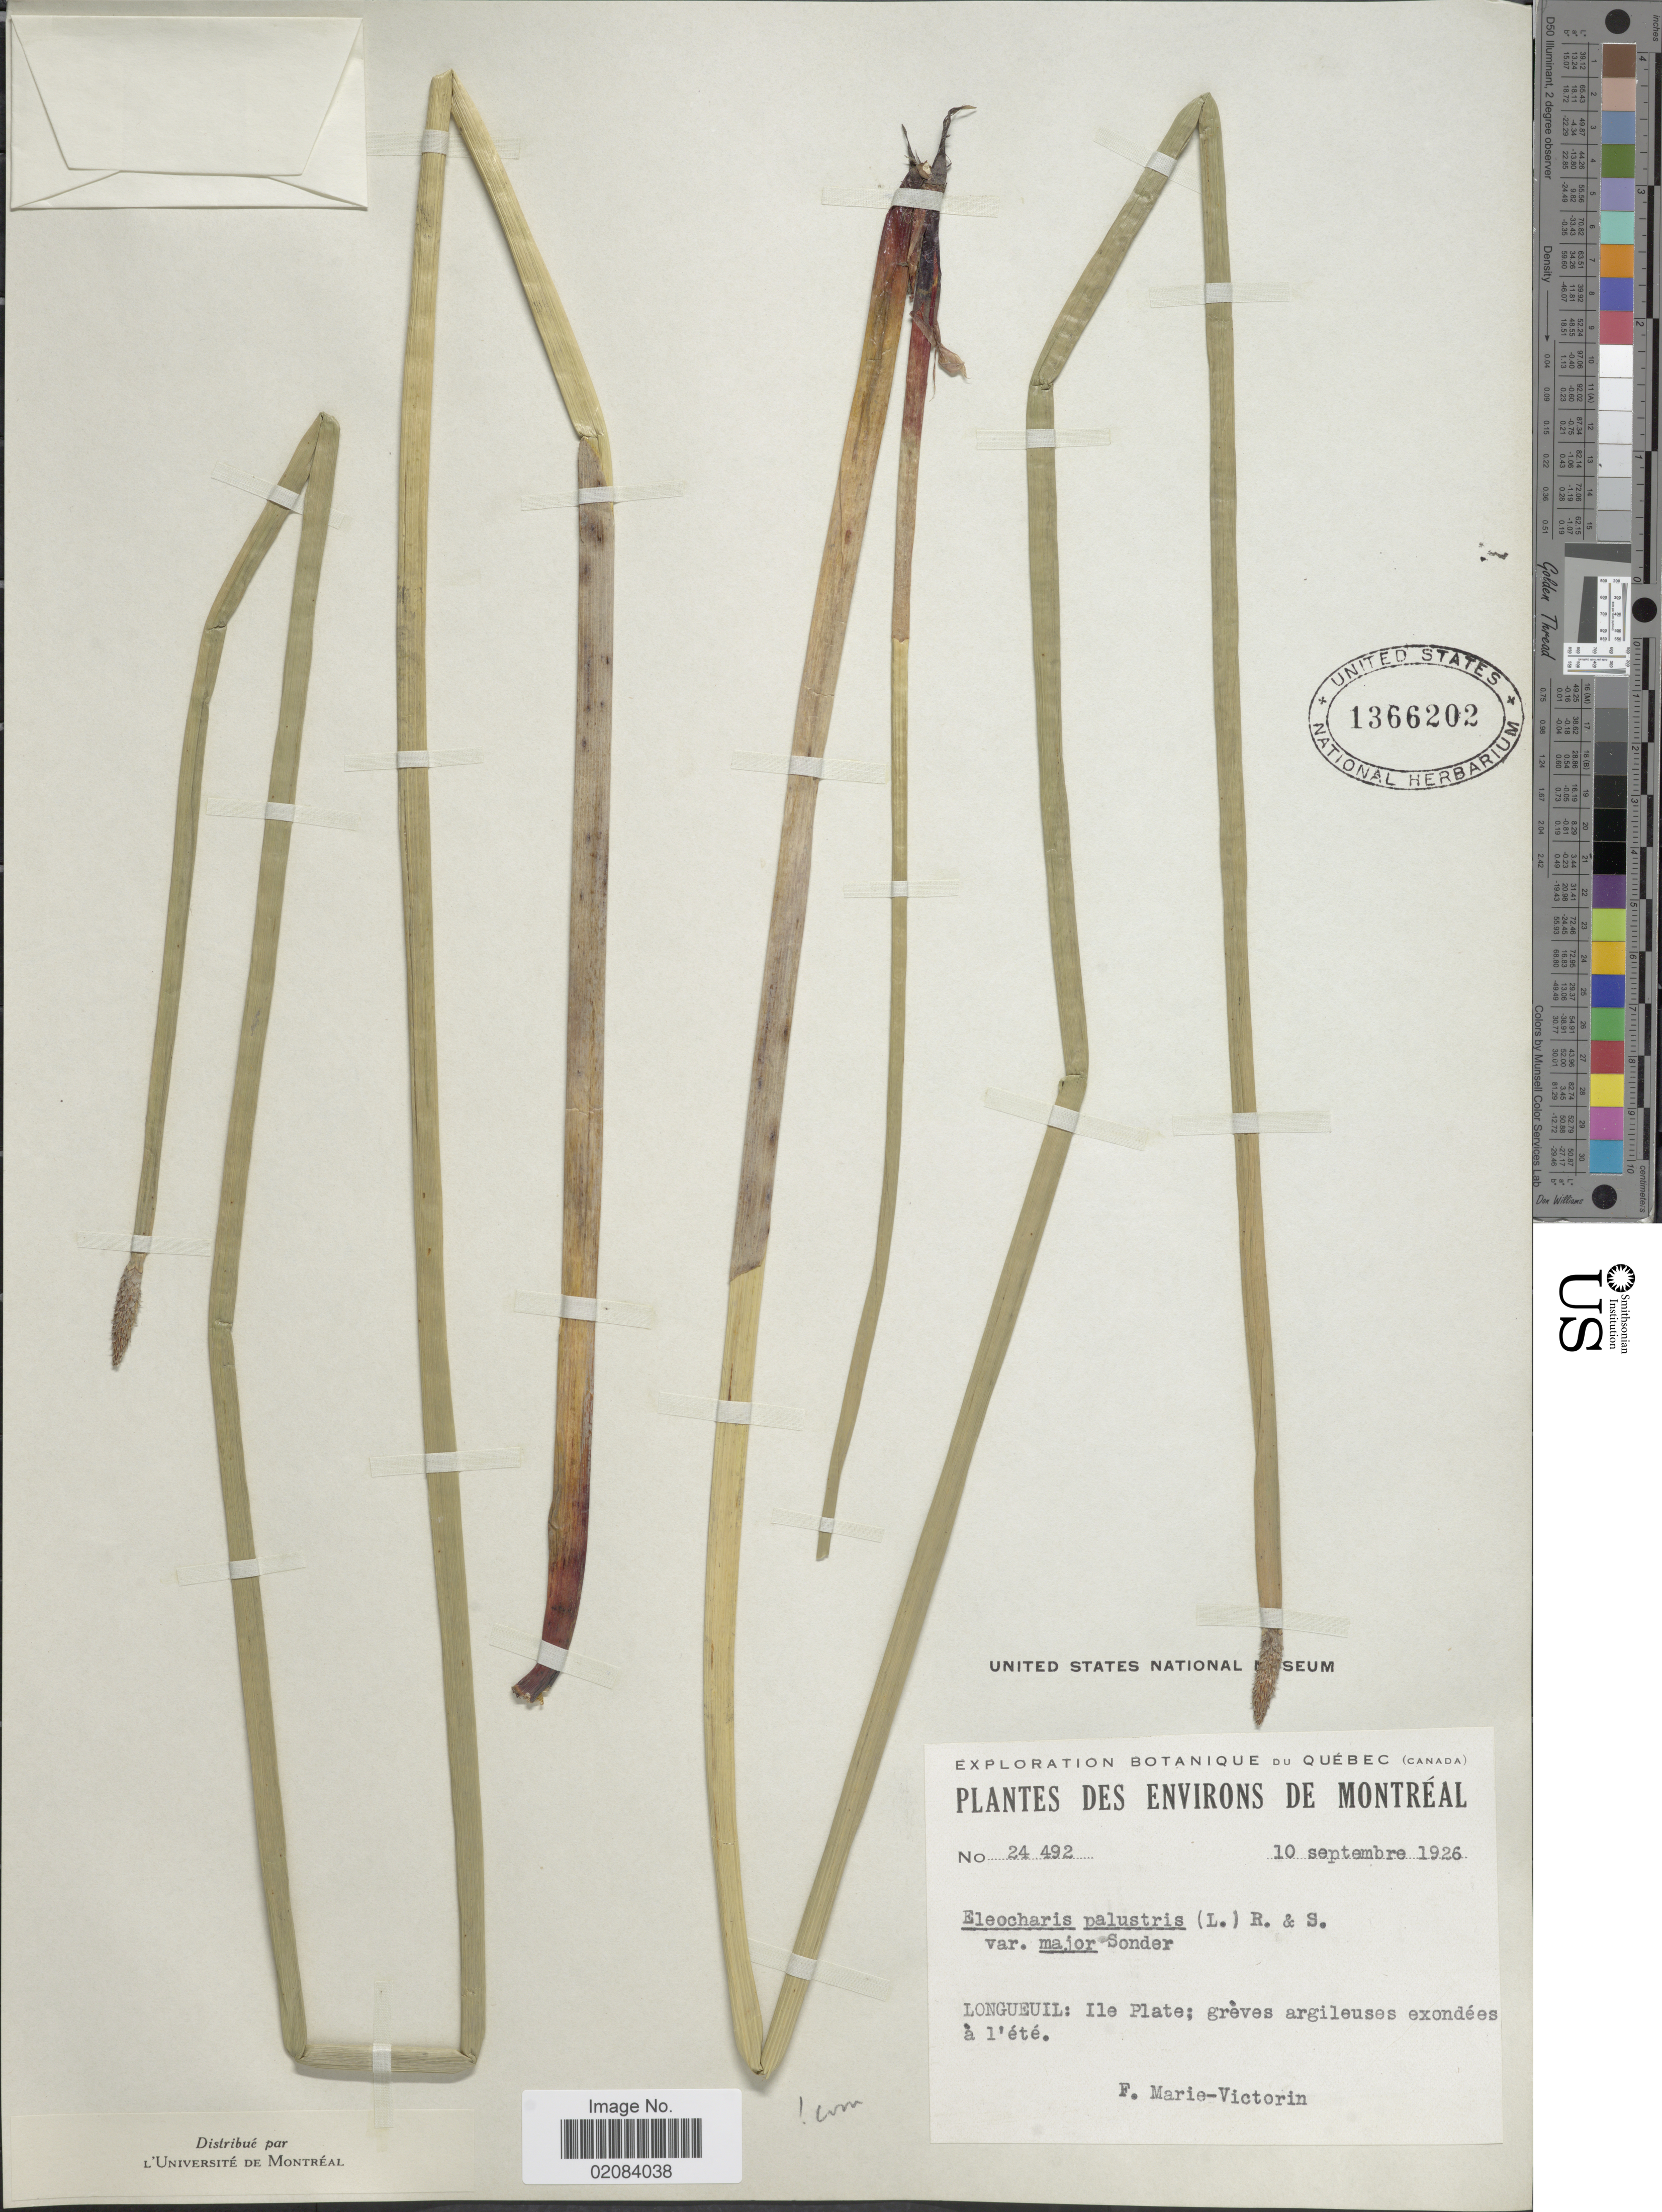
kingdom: Plantae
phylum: Tracheophyta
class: Liliopsida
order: Poales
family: Cyperaceae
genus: Eleocharis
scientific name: Eleocharis palustris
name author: (L.) Roem. & Schult.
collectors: F. Marie-Victorin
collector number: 244492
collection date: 1926-09-10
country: Canada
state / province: Quebec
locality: Longueil: ile Plate; greves argileuses exondees a l'ete.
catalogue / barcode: US 1366202